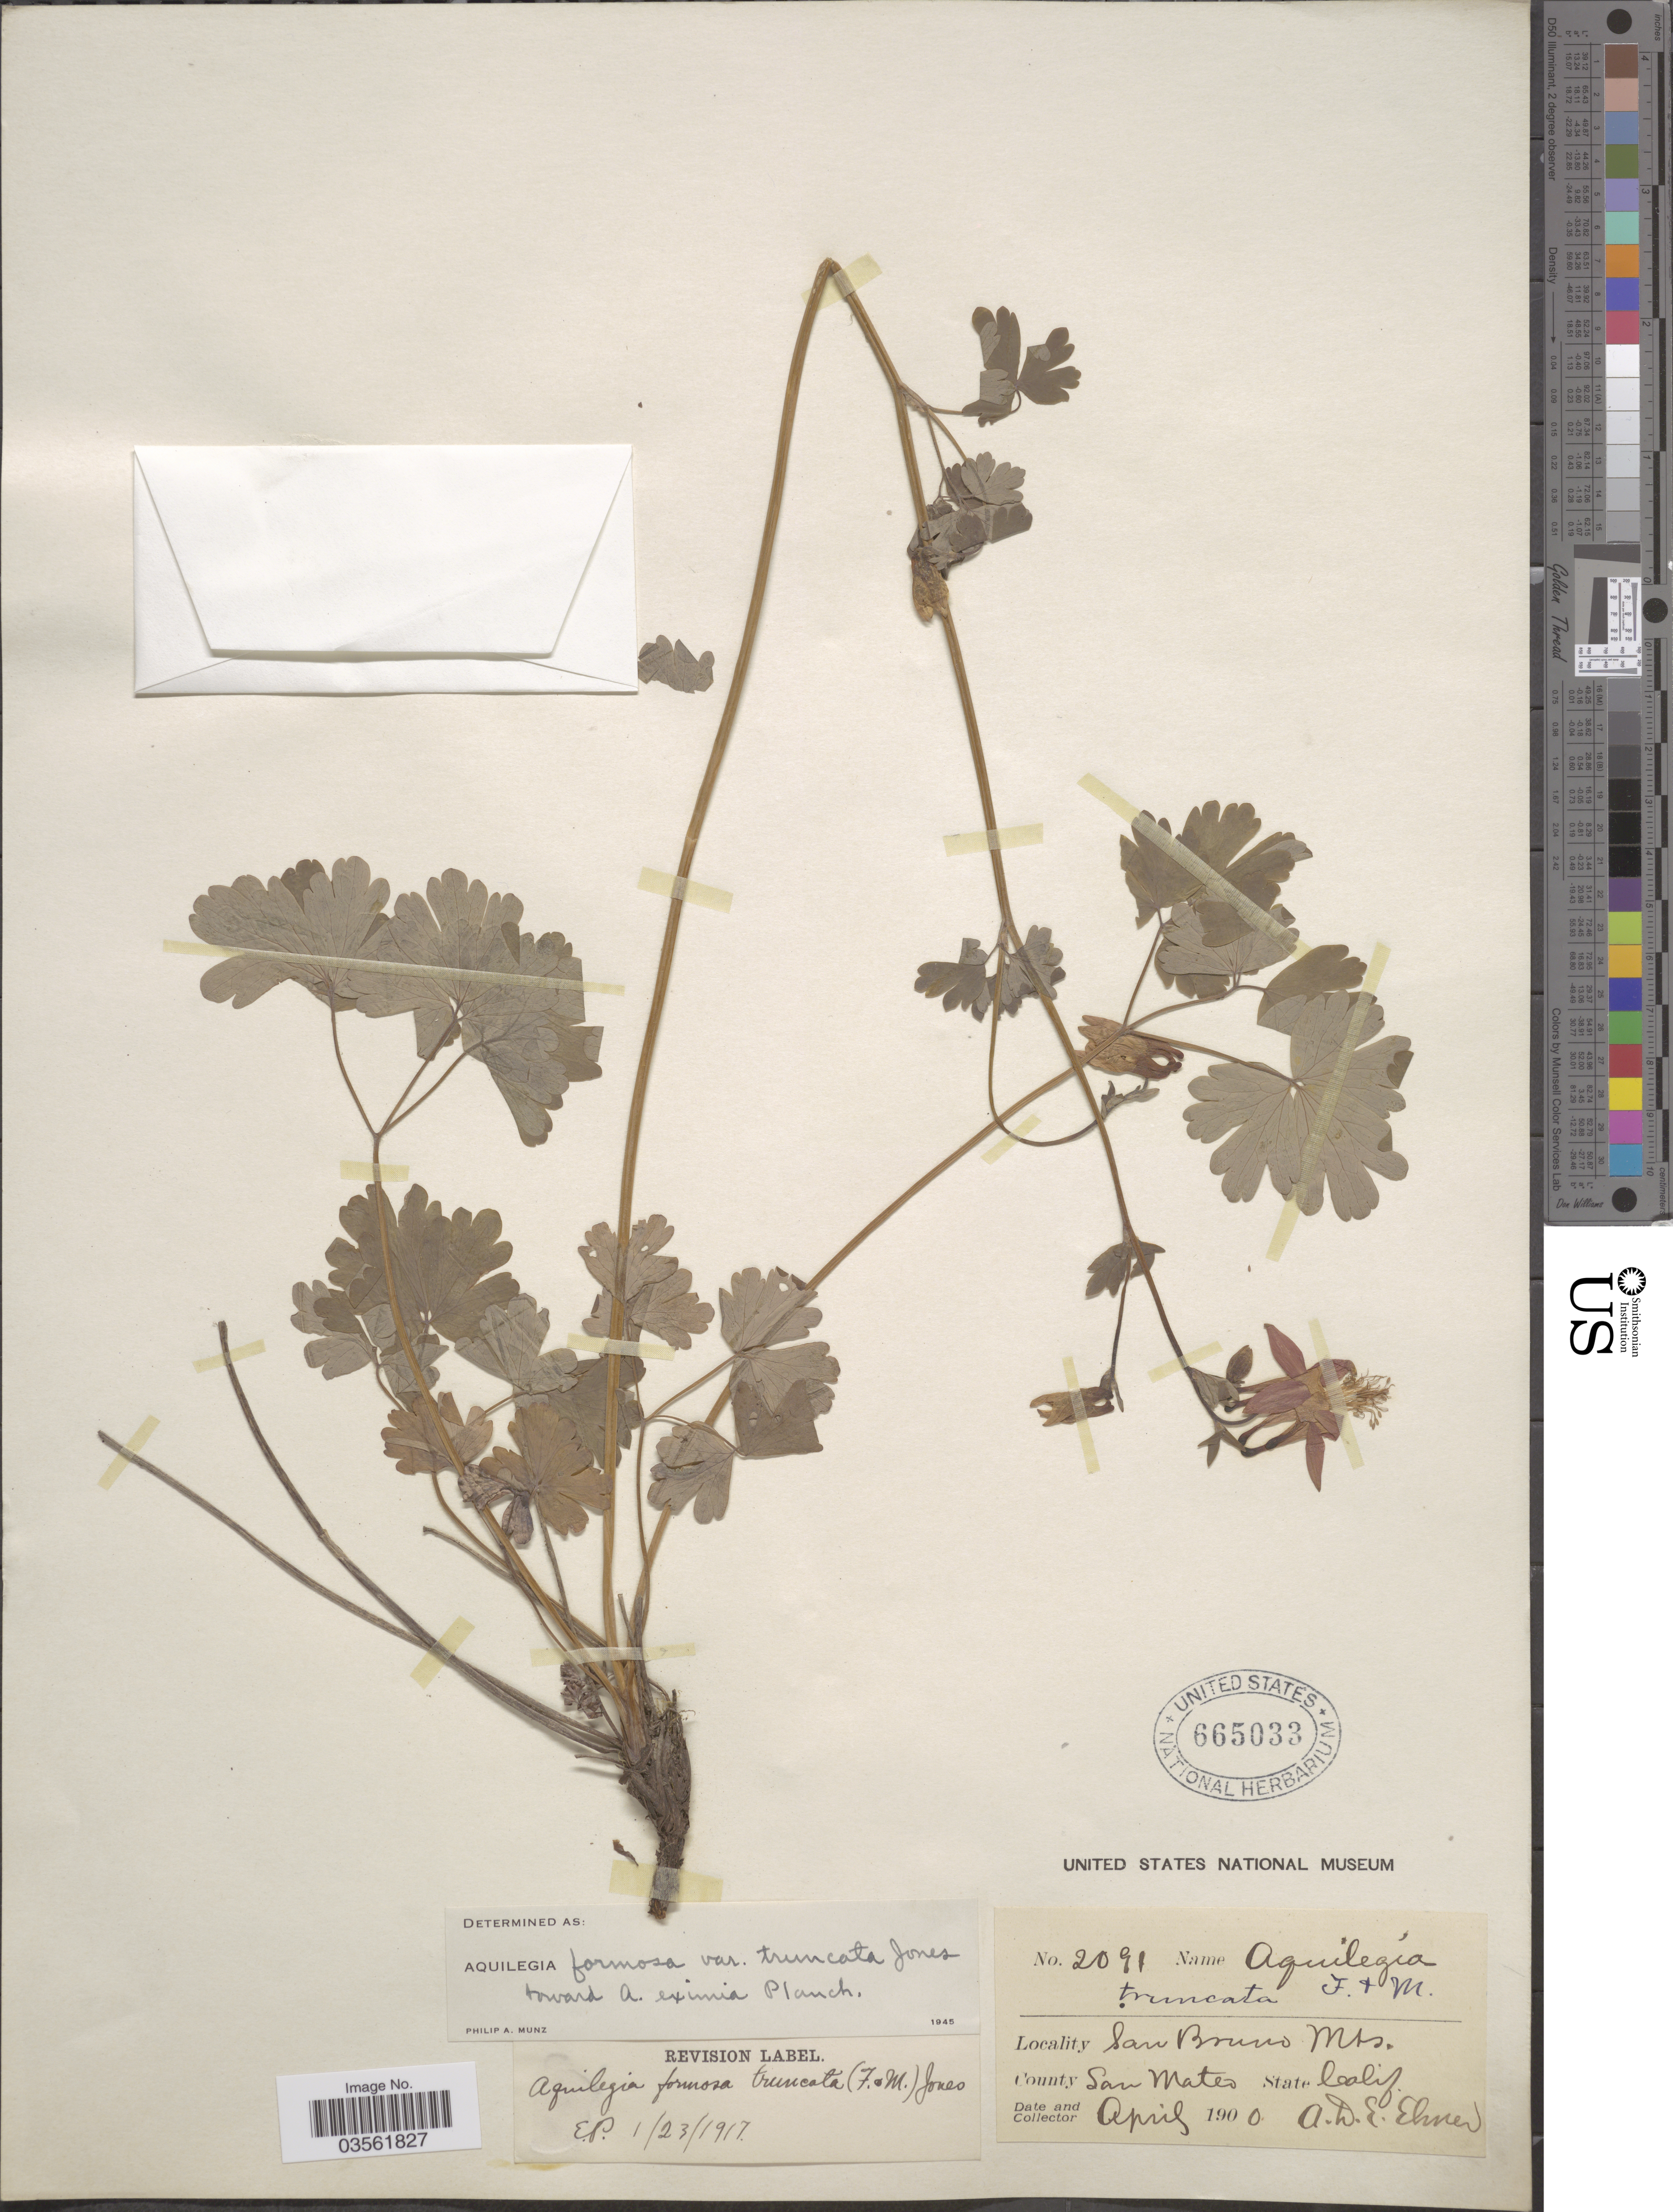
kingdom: Plantae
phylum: Tracheophyta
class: Magnoliopsida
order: Ranunculales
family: Ranunculaceae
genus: Aquilegia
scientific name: Aquilegia formosa var. truncata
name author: M.E. Jones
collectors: A. D. E. Elmer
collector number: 2091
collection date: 1900-04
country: United States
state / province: California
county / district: San Mateo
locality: San Bruno Mts. County San Mateo.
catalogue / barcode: US 665033